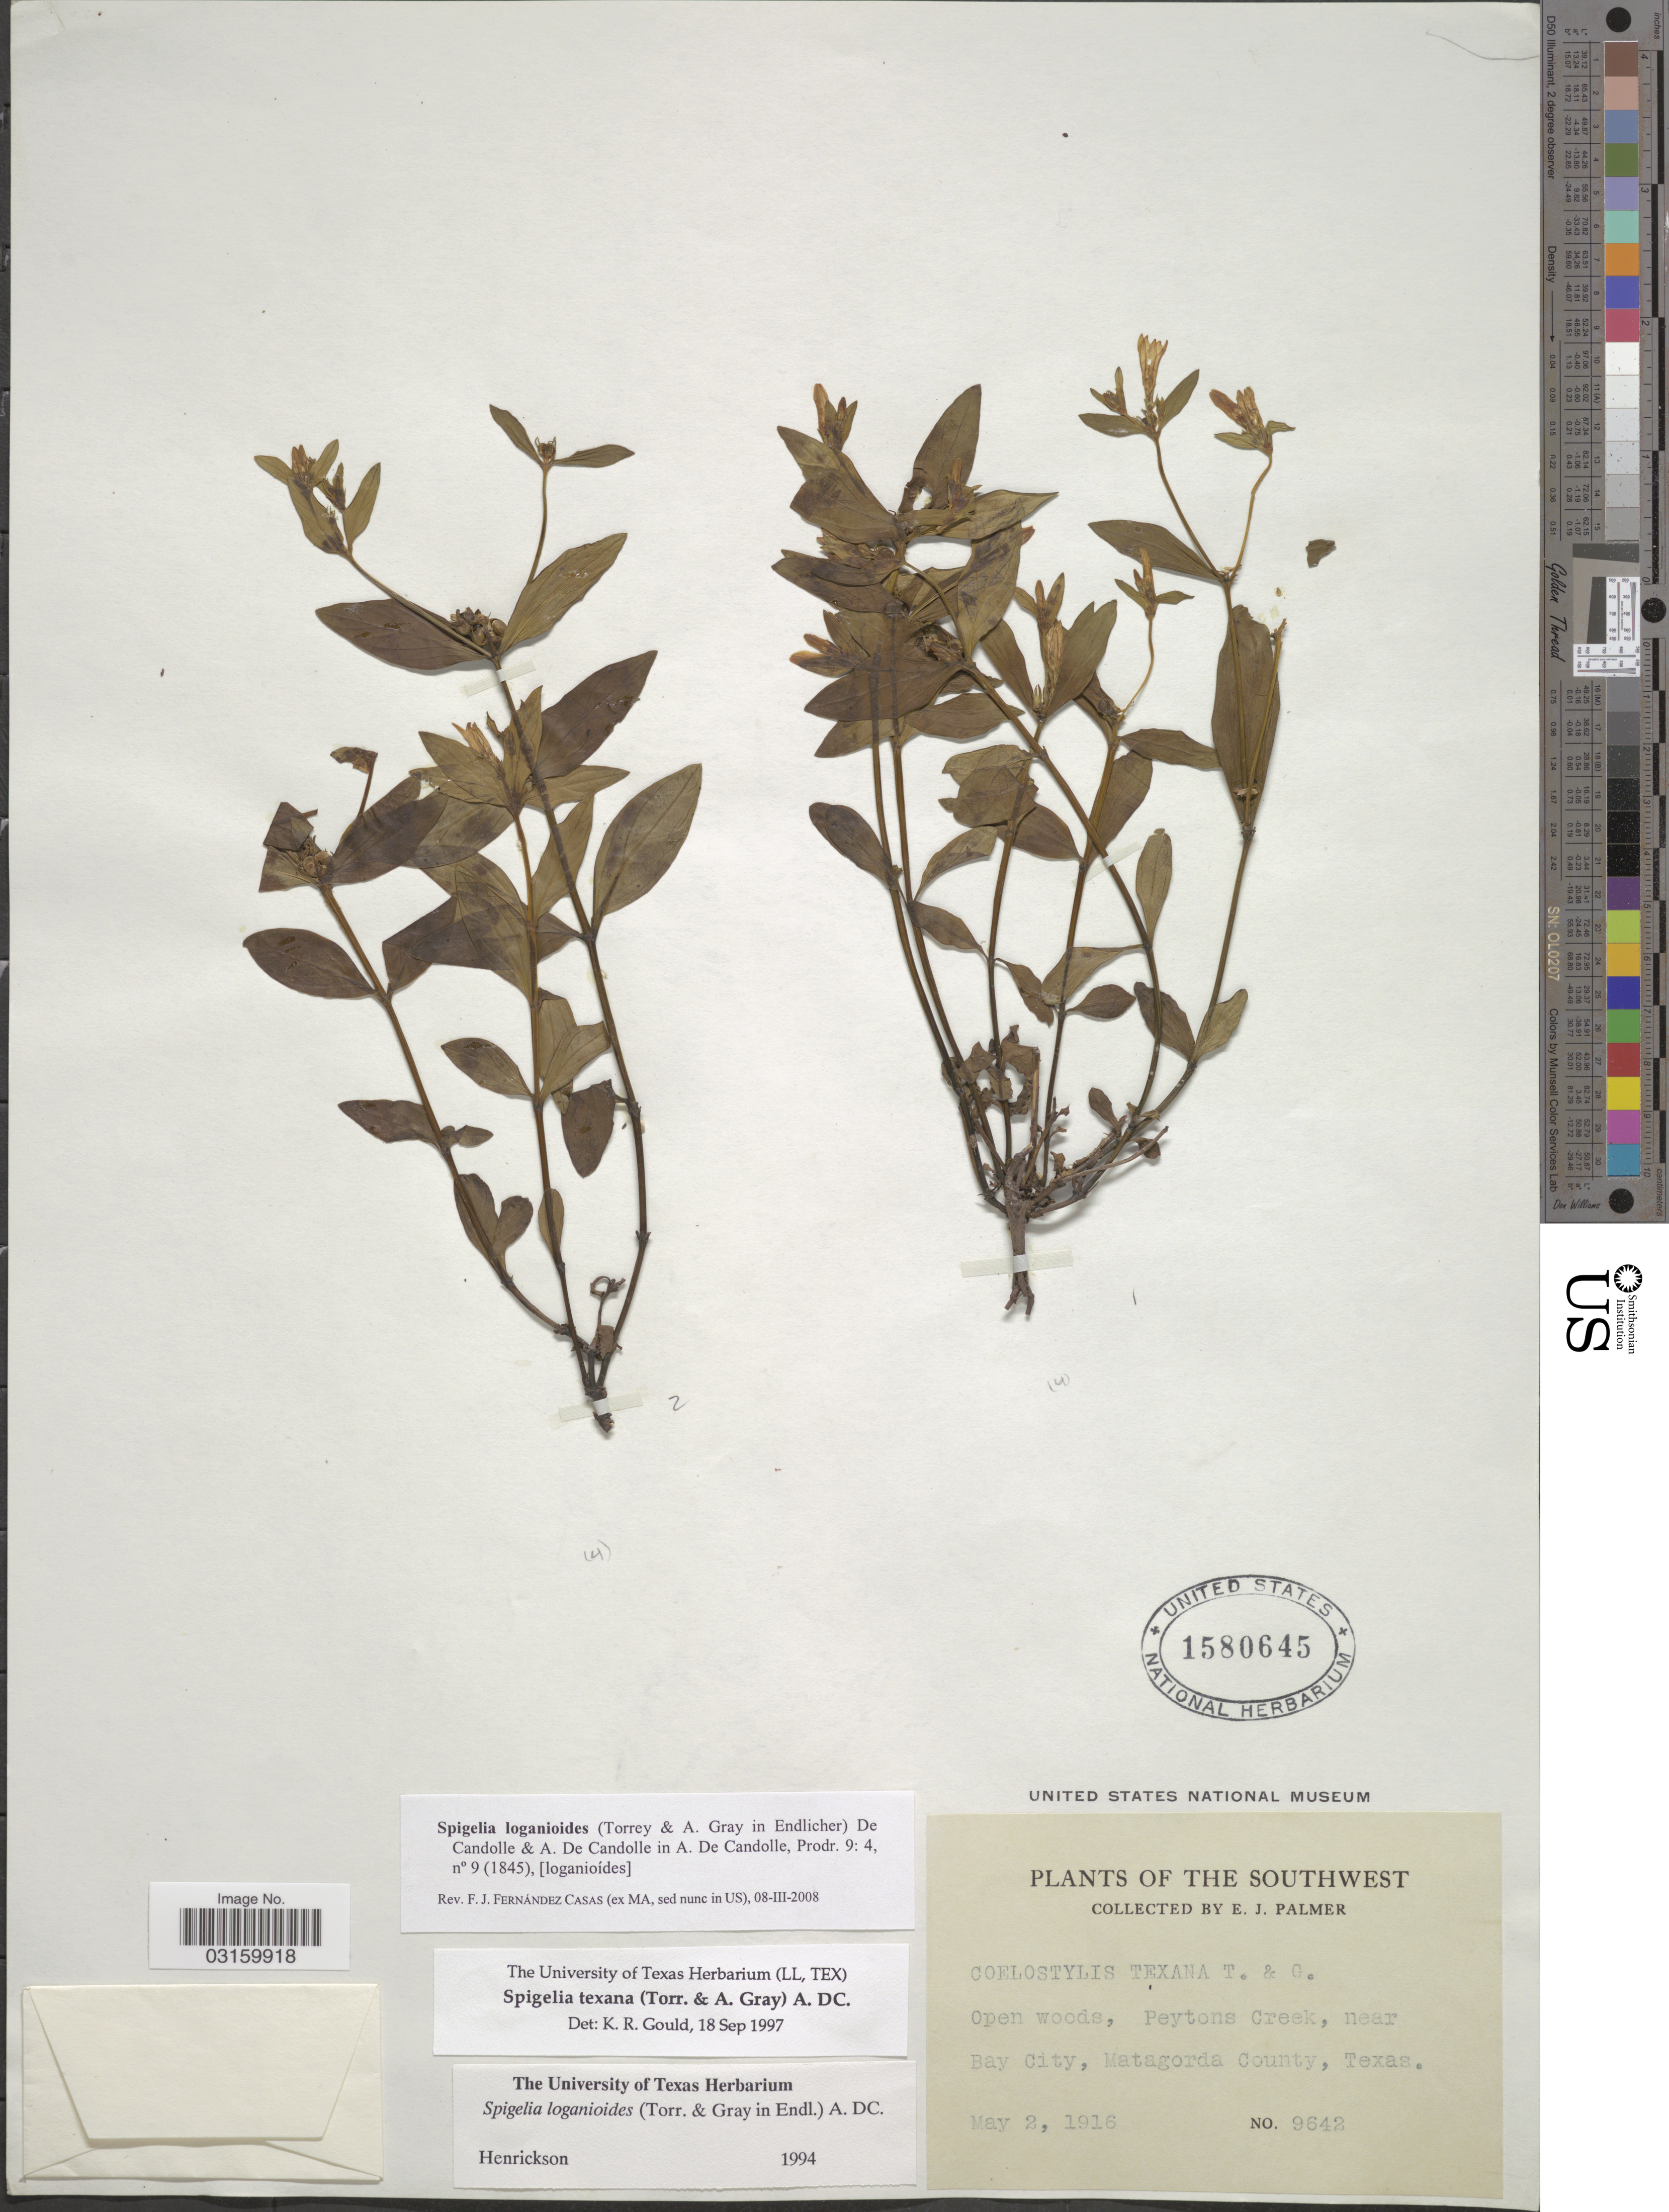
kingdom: Plantae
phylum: Tracheophyta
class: Magnoliopsida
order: Gentianales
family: Loganiaceae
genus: Spigelia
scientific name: Spigelia texana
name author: (Torr. & A. Gray) A. DC.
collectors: E. J. Palmer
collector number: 9642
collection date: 1916-05-02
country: United States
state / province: Texas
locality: The Southwest, Open woods, Peytons Creek, near Bay City, Matagorda County.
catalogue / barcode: US 1580645